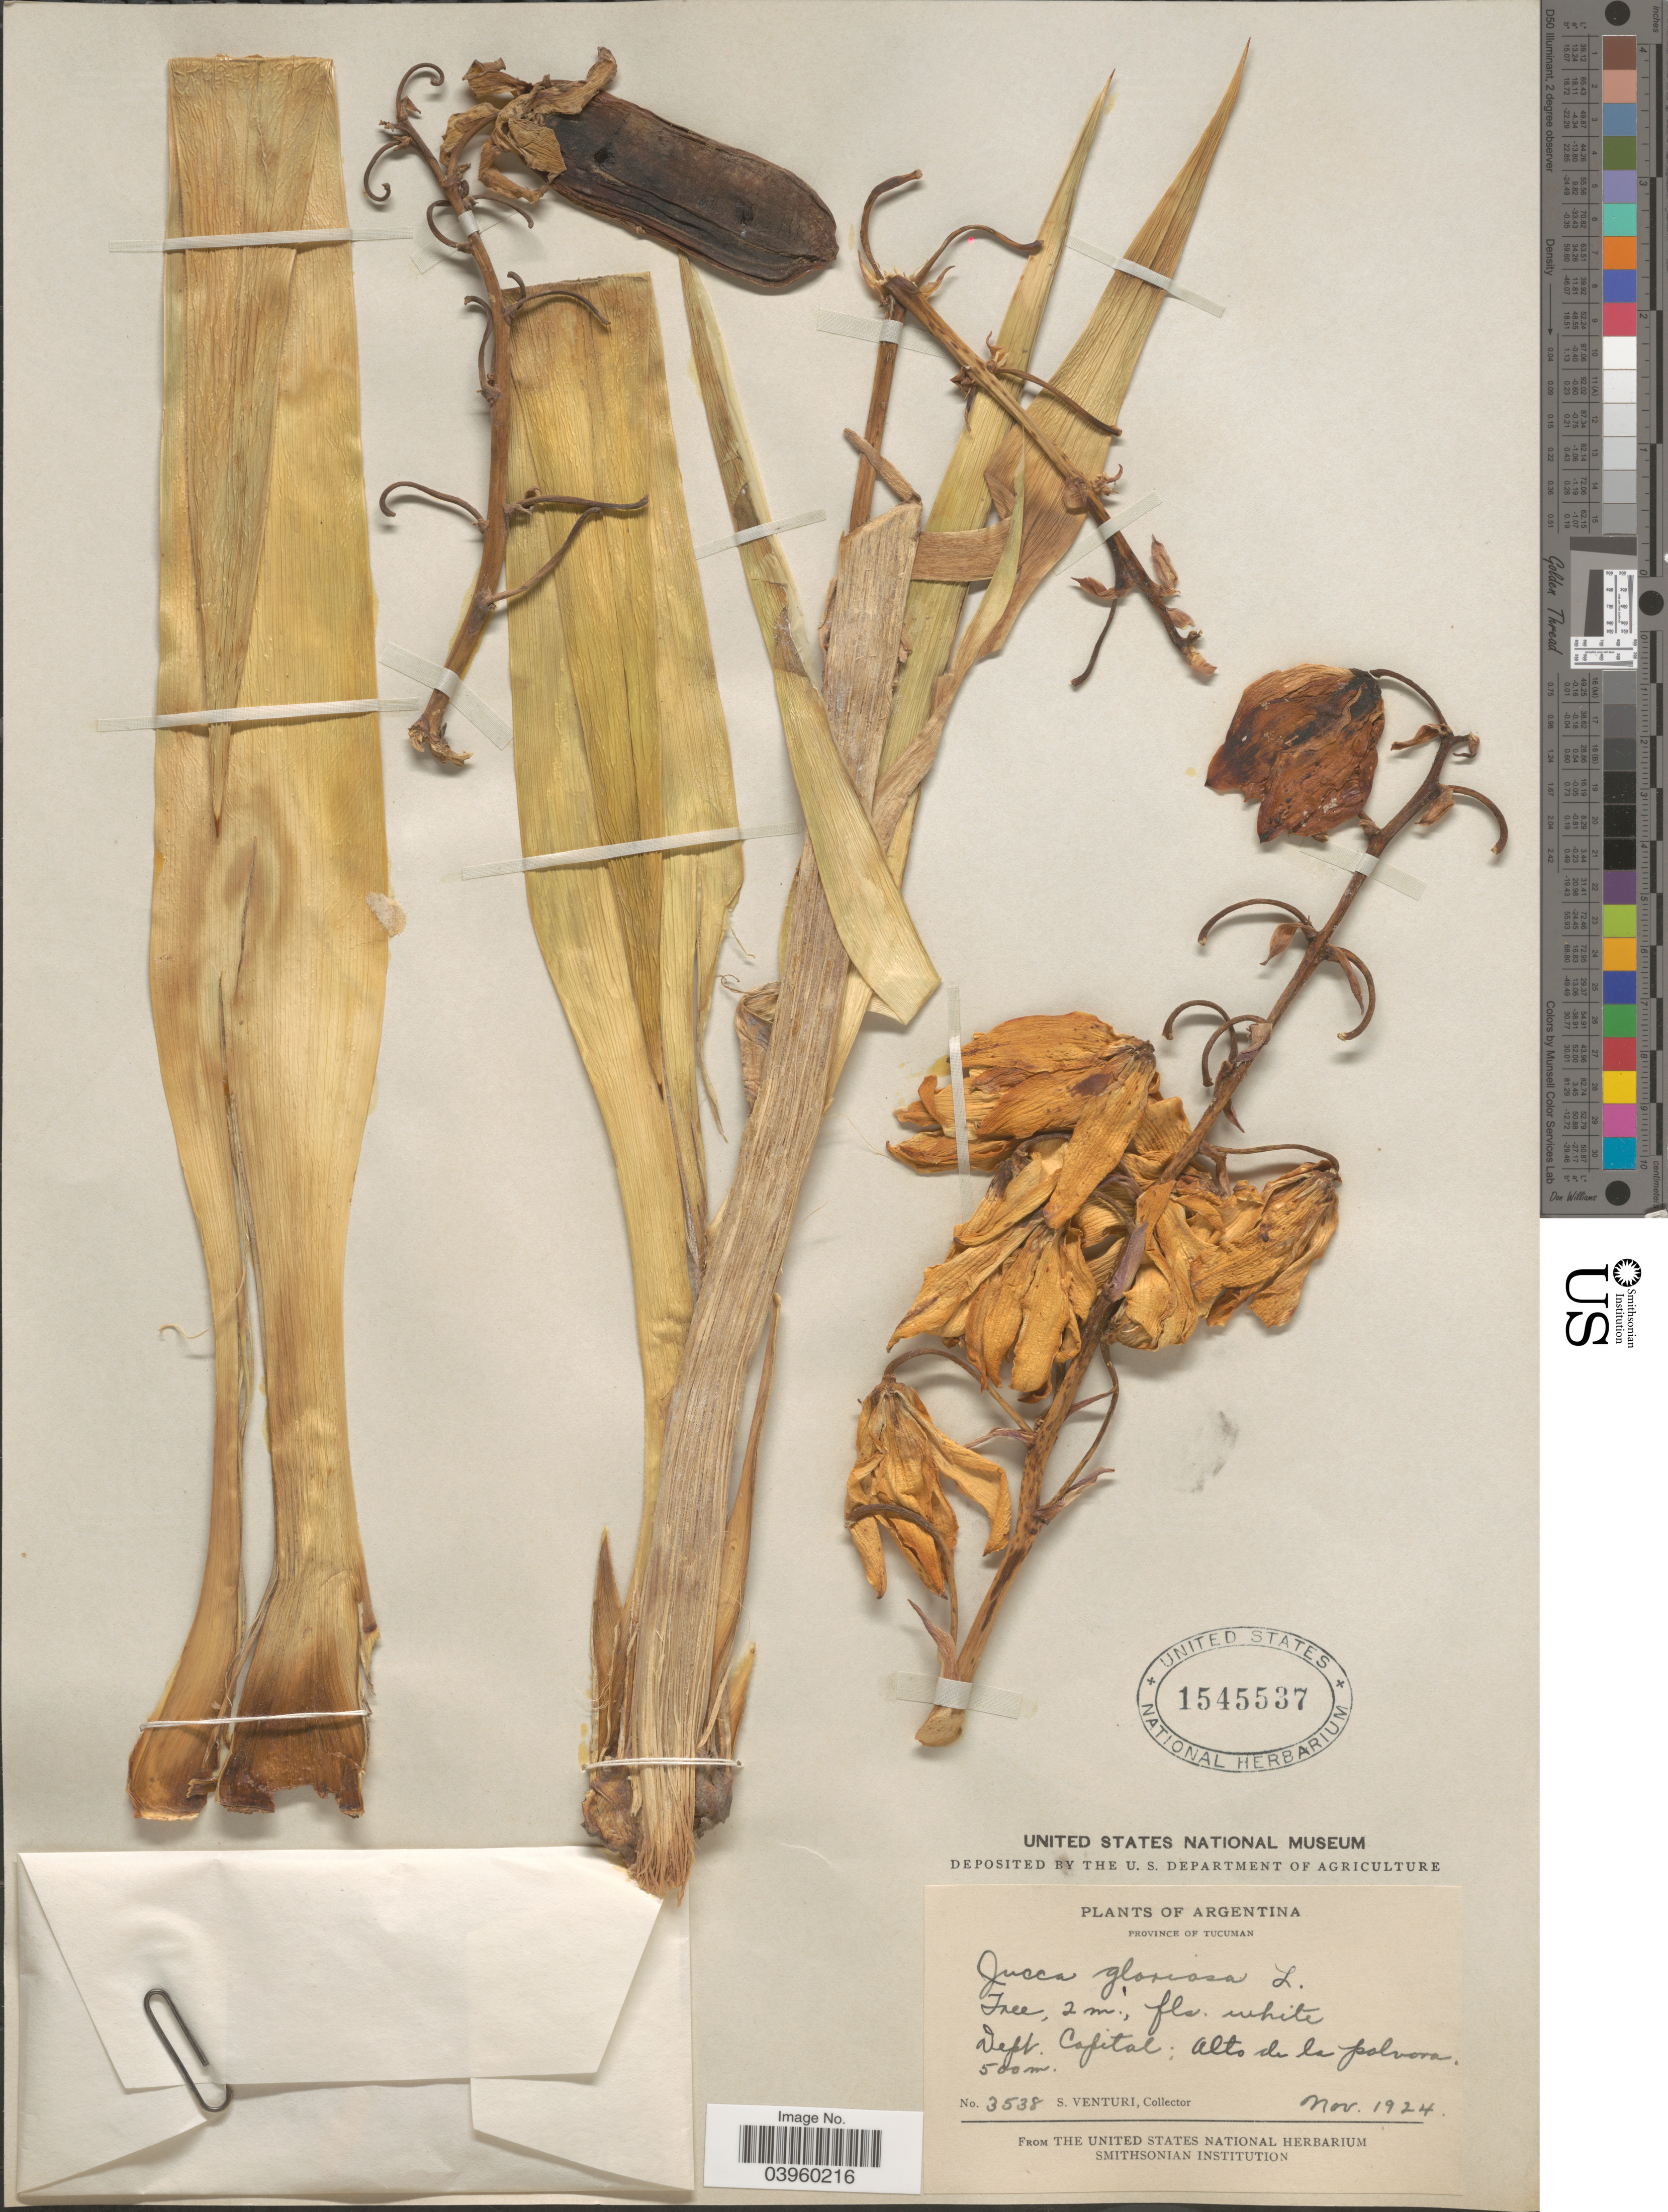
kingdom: Plantae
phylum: Tracheophyta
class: Liliopsida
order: Asparagales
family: Asparagaceae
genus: Yucca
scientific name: Yucca gloriosa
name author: L.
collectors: S. Venturi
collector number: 3538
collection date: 1924-11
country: Argentina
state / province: Tucuman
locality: Dept. Capital. Alto de la polvora.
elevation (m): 500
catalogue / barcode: US 1545537